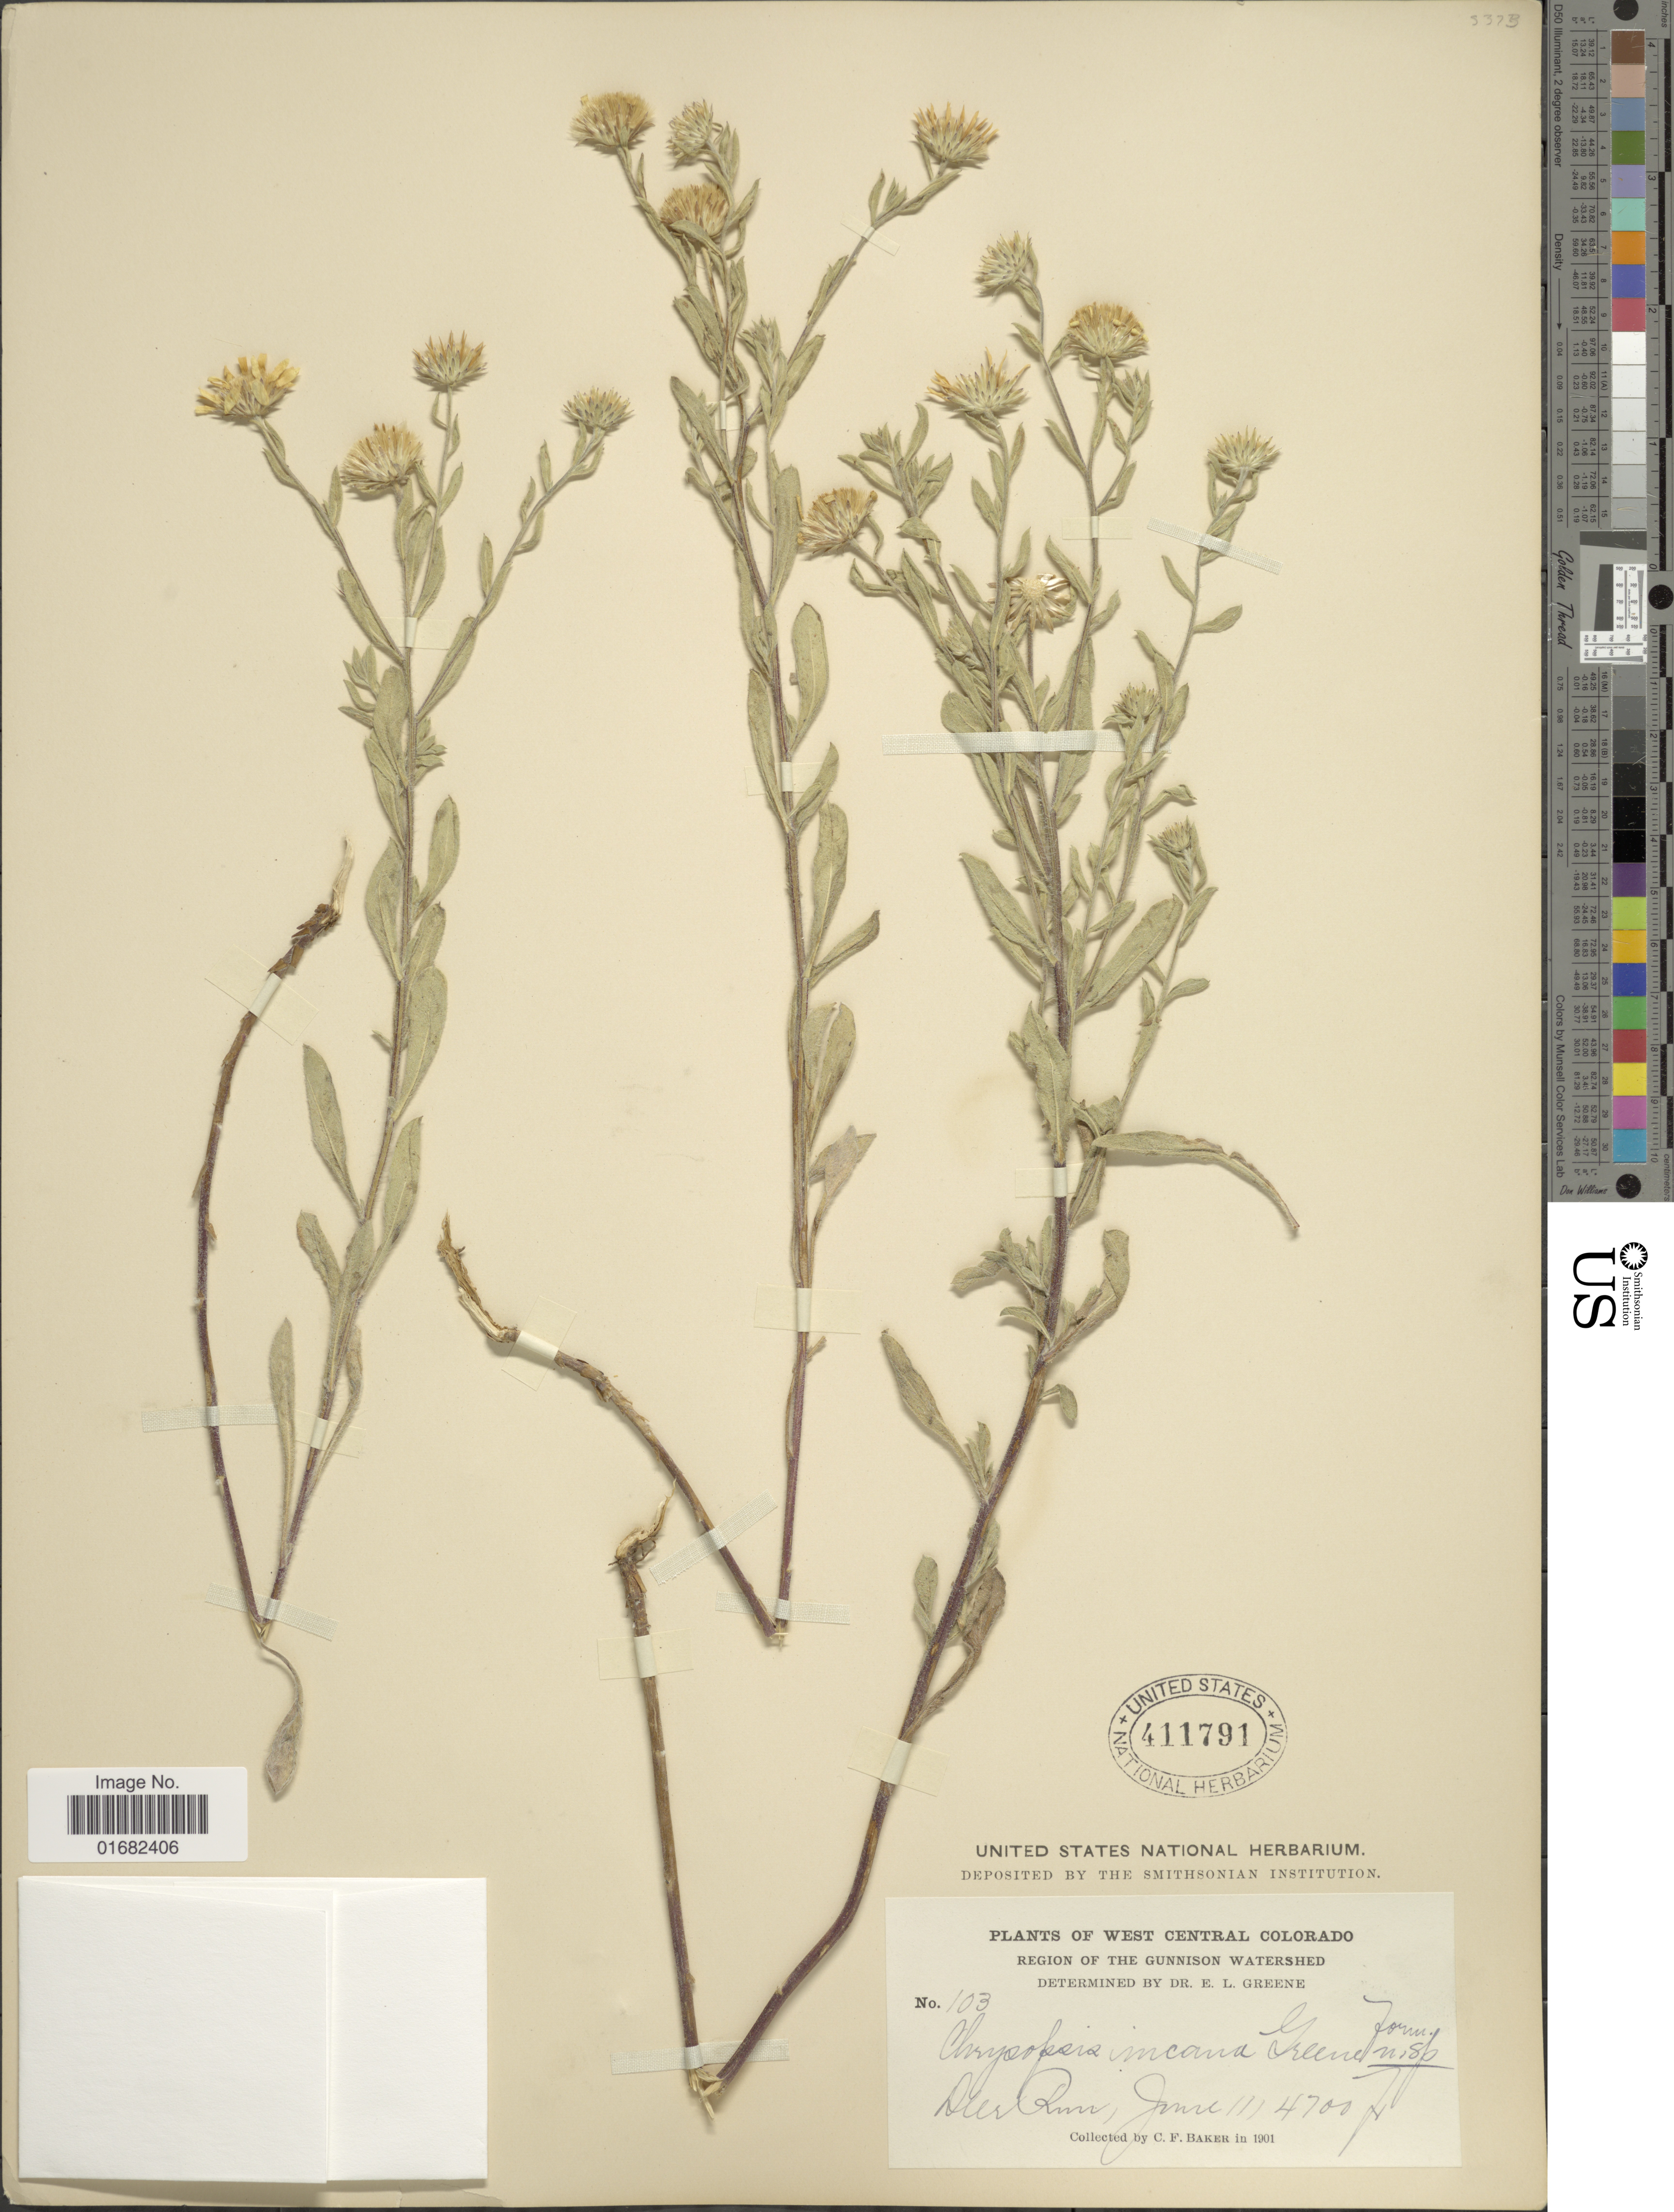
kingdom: Plantae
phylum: Tracheophyta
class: Magnoliopsida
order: Asterales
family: Asteraceae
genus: Heterotheca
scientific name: Heterotheca incana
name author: Greene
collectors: C. F. Baker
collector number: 103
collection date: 1901-06-11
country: United States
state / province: Colorado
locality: West Central Colorado. Region of the Gunnison Watershed. Deer Run.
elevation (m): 1433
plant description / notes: No precise locality correction needed.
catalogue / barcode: US 411791